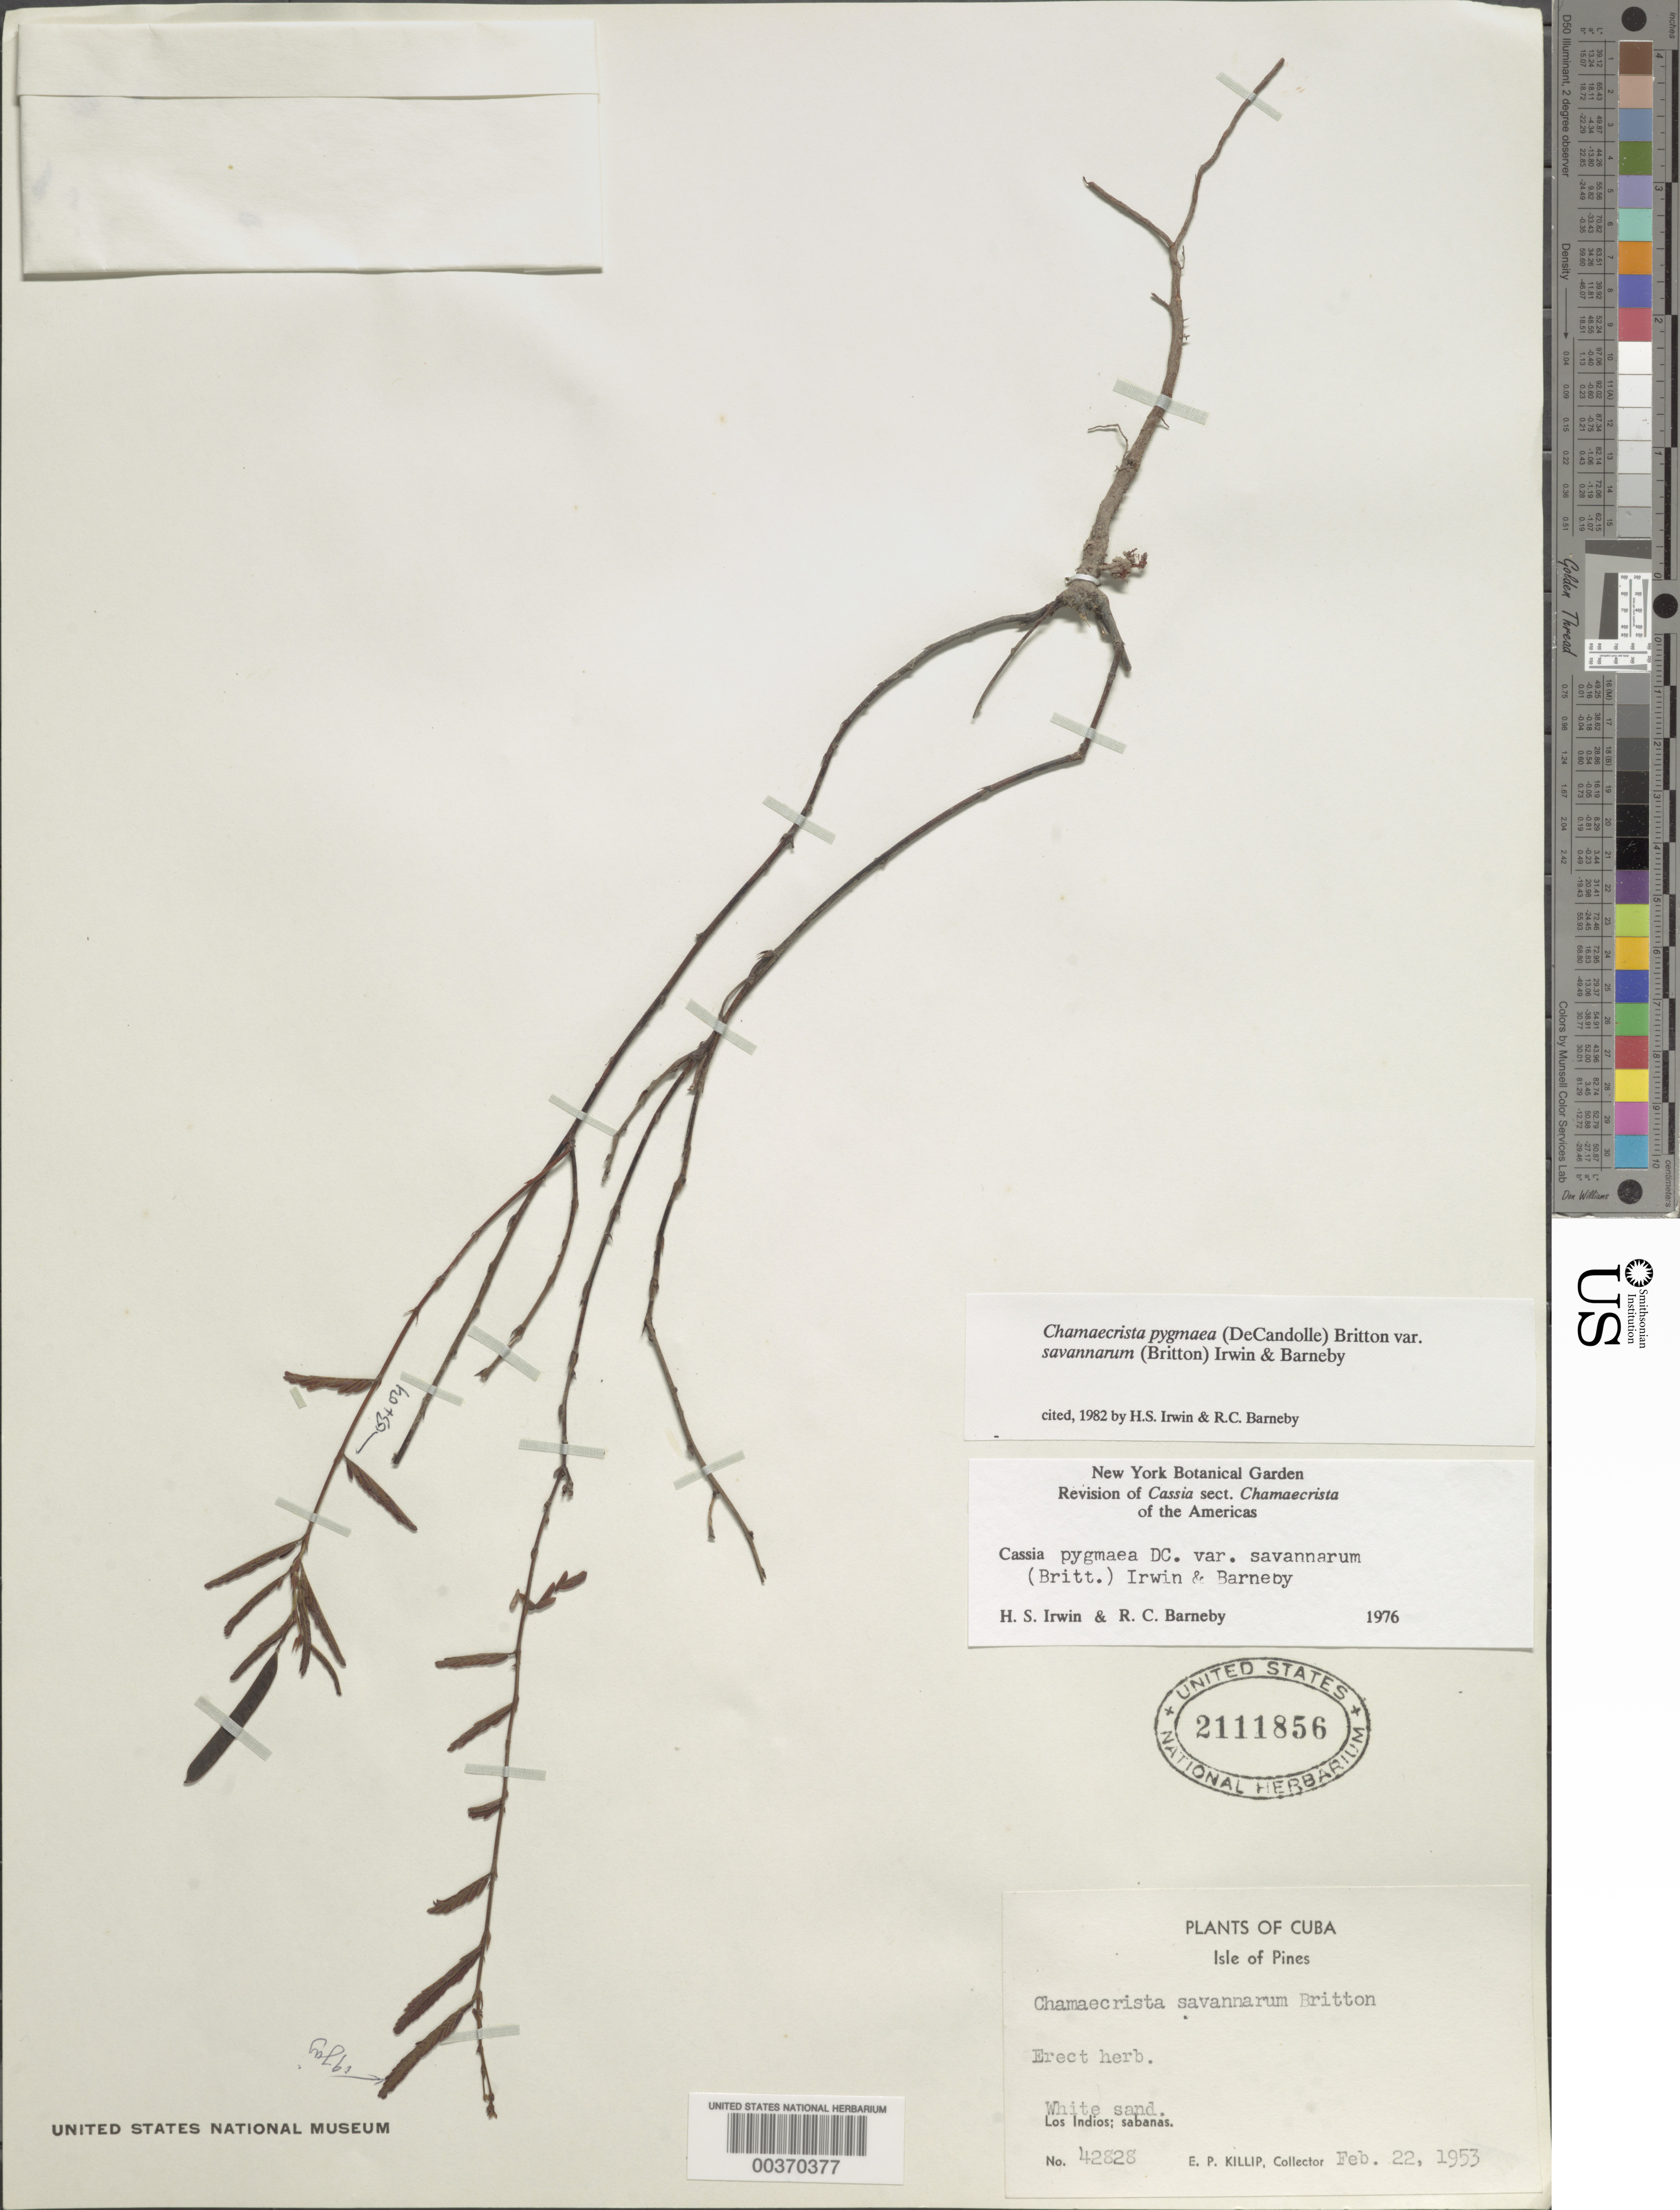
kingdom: Plantae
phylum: Tracheophyta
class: Magnoliopsida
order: Fabales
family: Fabaceae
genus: Chamaecrista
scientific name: Chamaecrista pygmaea var. savannarum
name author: (Britton) H.S. Irwin & Barneby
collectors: E. P. Killip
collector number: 42828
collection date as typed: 22 Feb 1953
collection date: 1953-02-22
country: Cuba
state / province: Isla de La Juventud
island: Isla de La Juventud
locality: Los indios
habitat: White sand; sabanas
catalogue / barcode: US 2111856